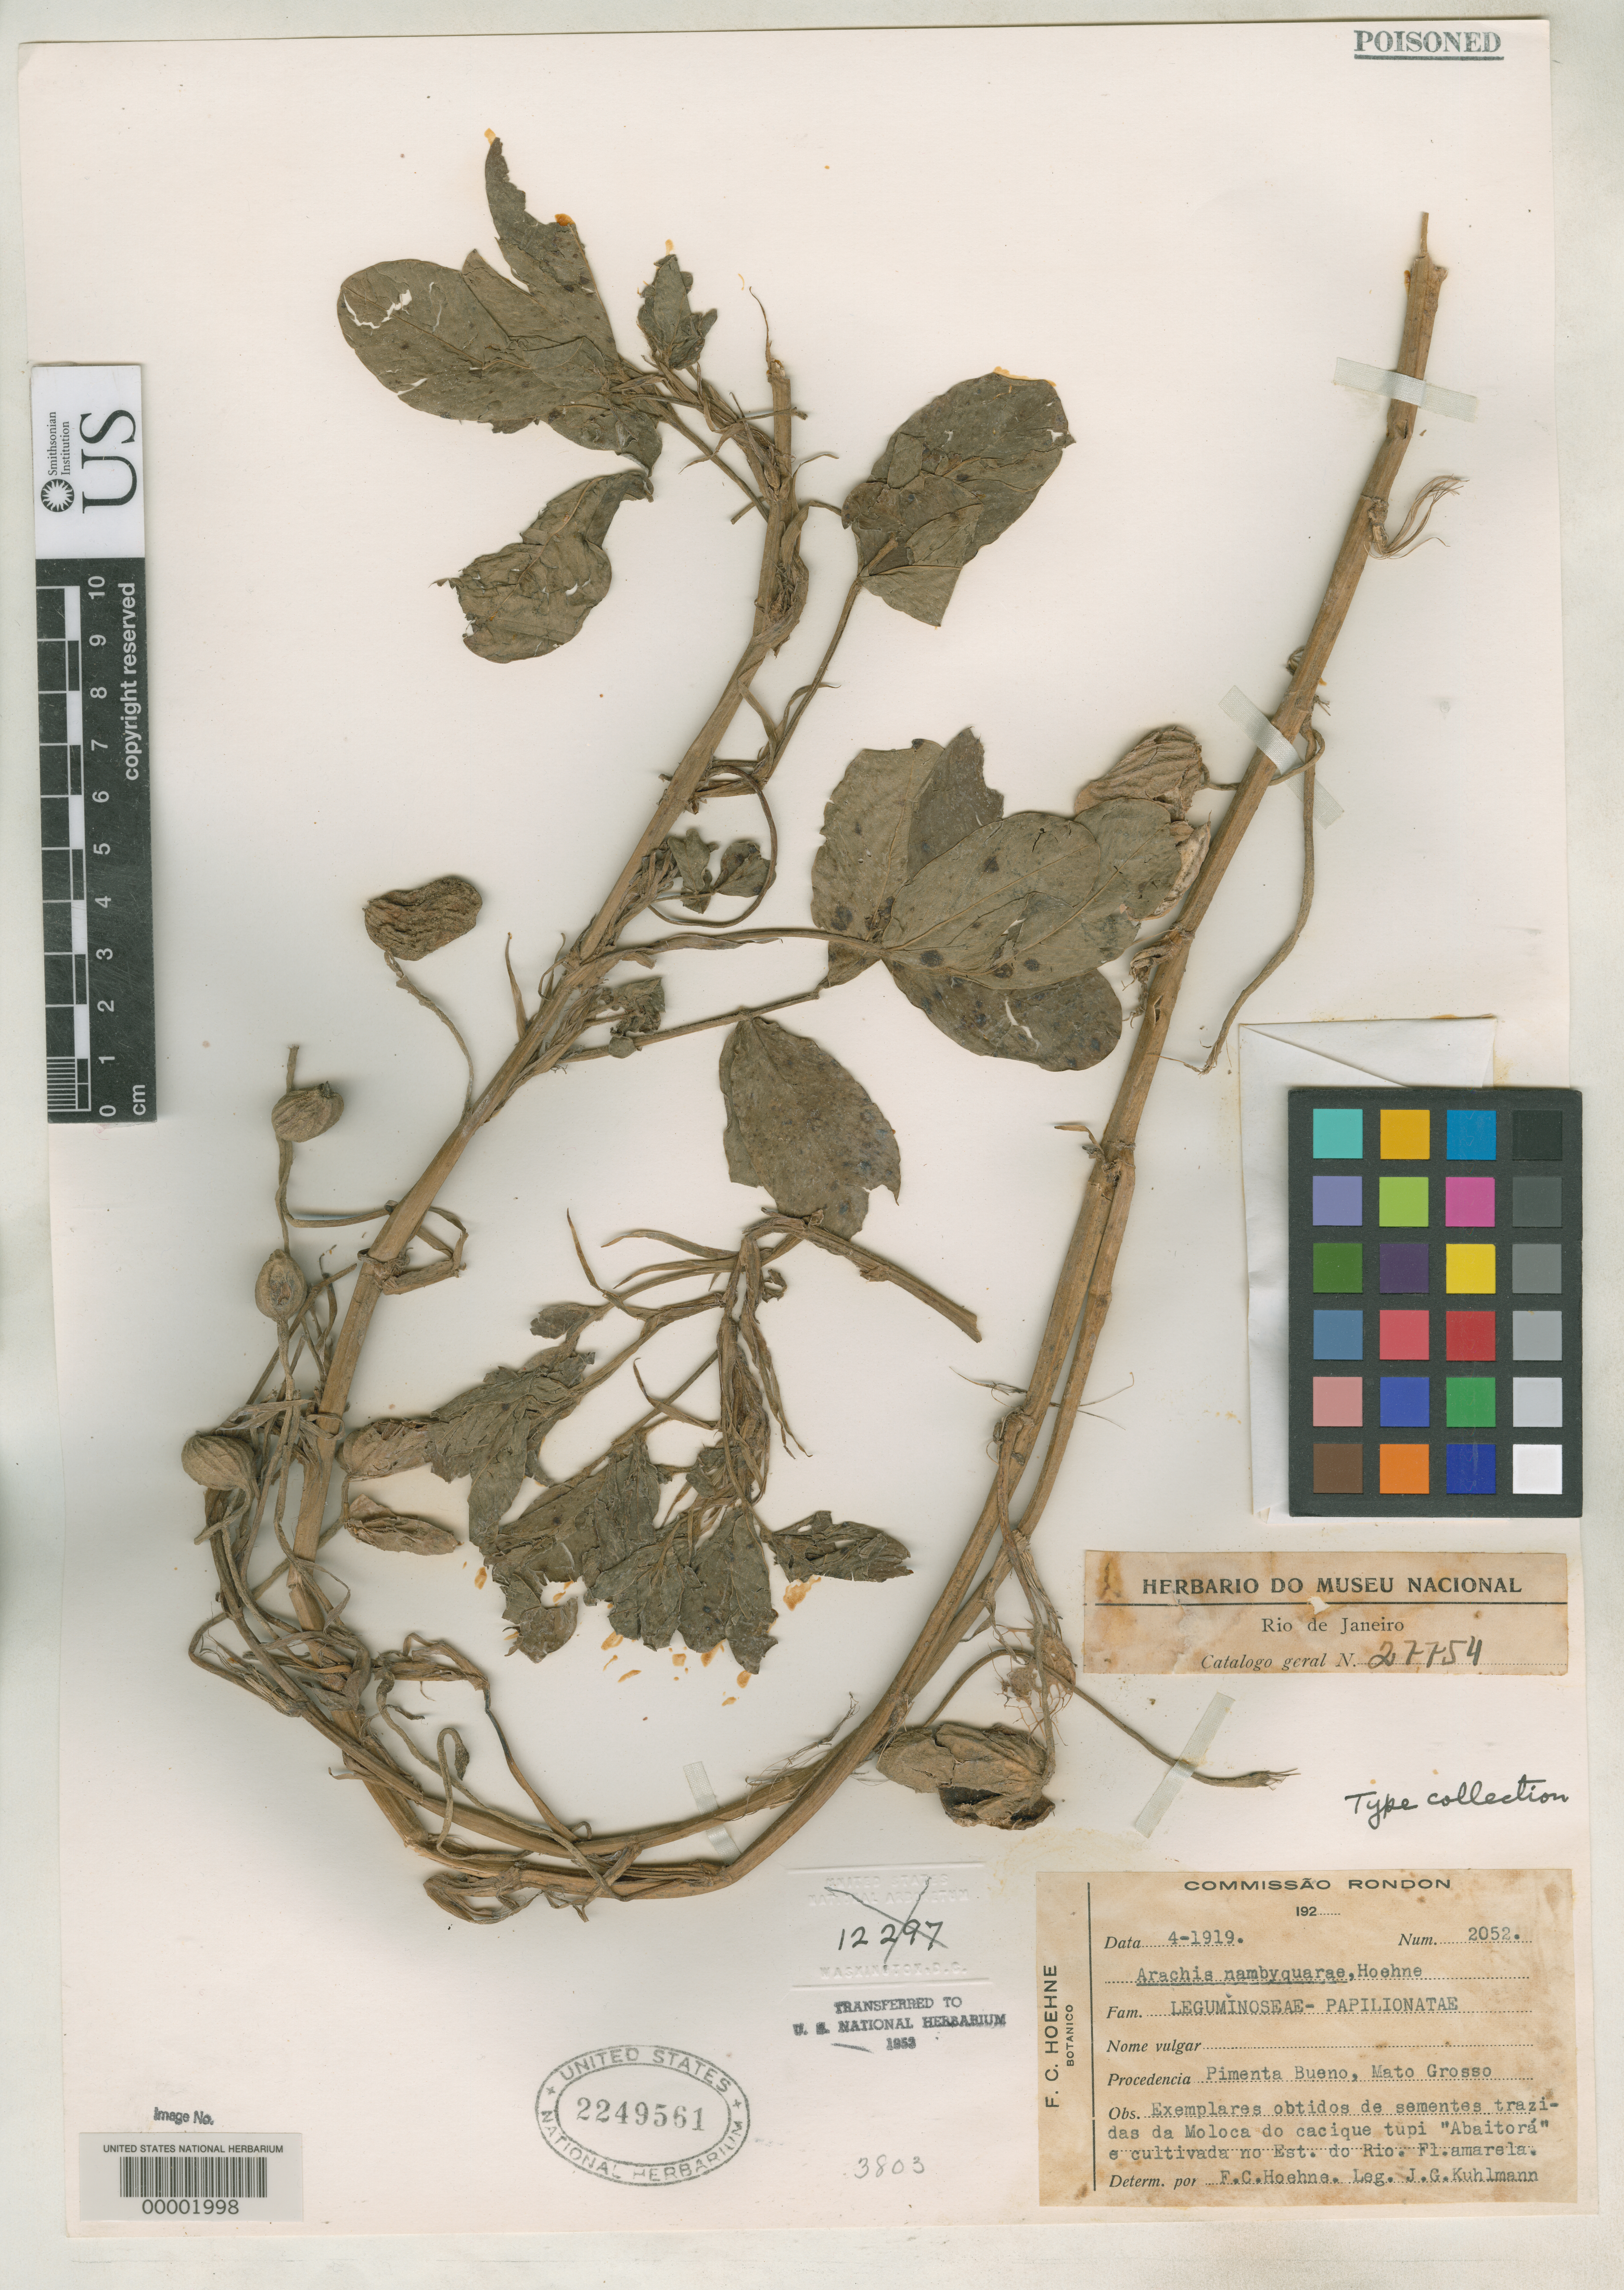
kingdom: Plantae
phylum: Tracheophyta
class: Magnoliopsida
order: Fabales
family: Fabaceae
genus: Arachis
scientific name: Arachis nambryquarae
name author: Hoehne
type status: Type Collection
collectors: J. G. Kuhlmann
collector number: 2052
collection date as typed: Apr 1919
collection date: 1919-04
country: Brazil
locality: (Cultivated in Butanta, Sao Paulo).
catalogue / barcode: US 2249561